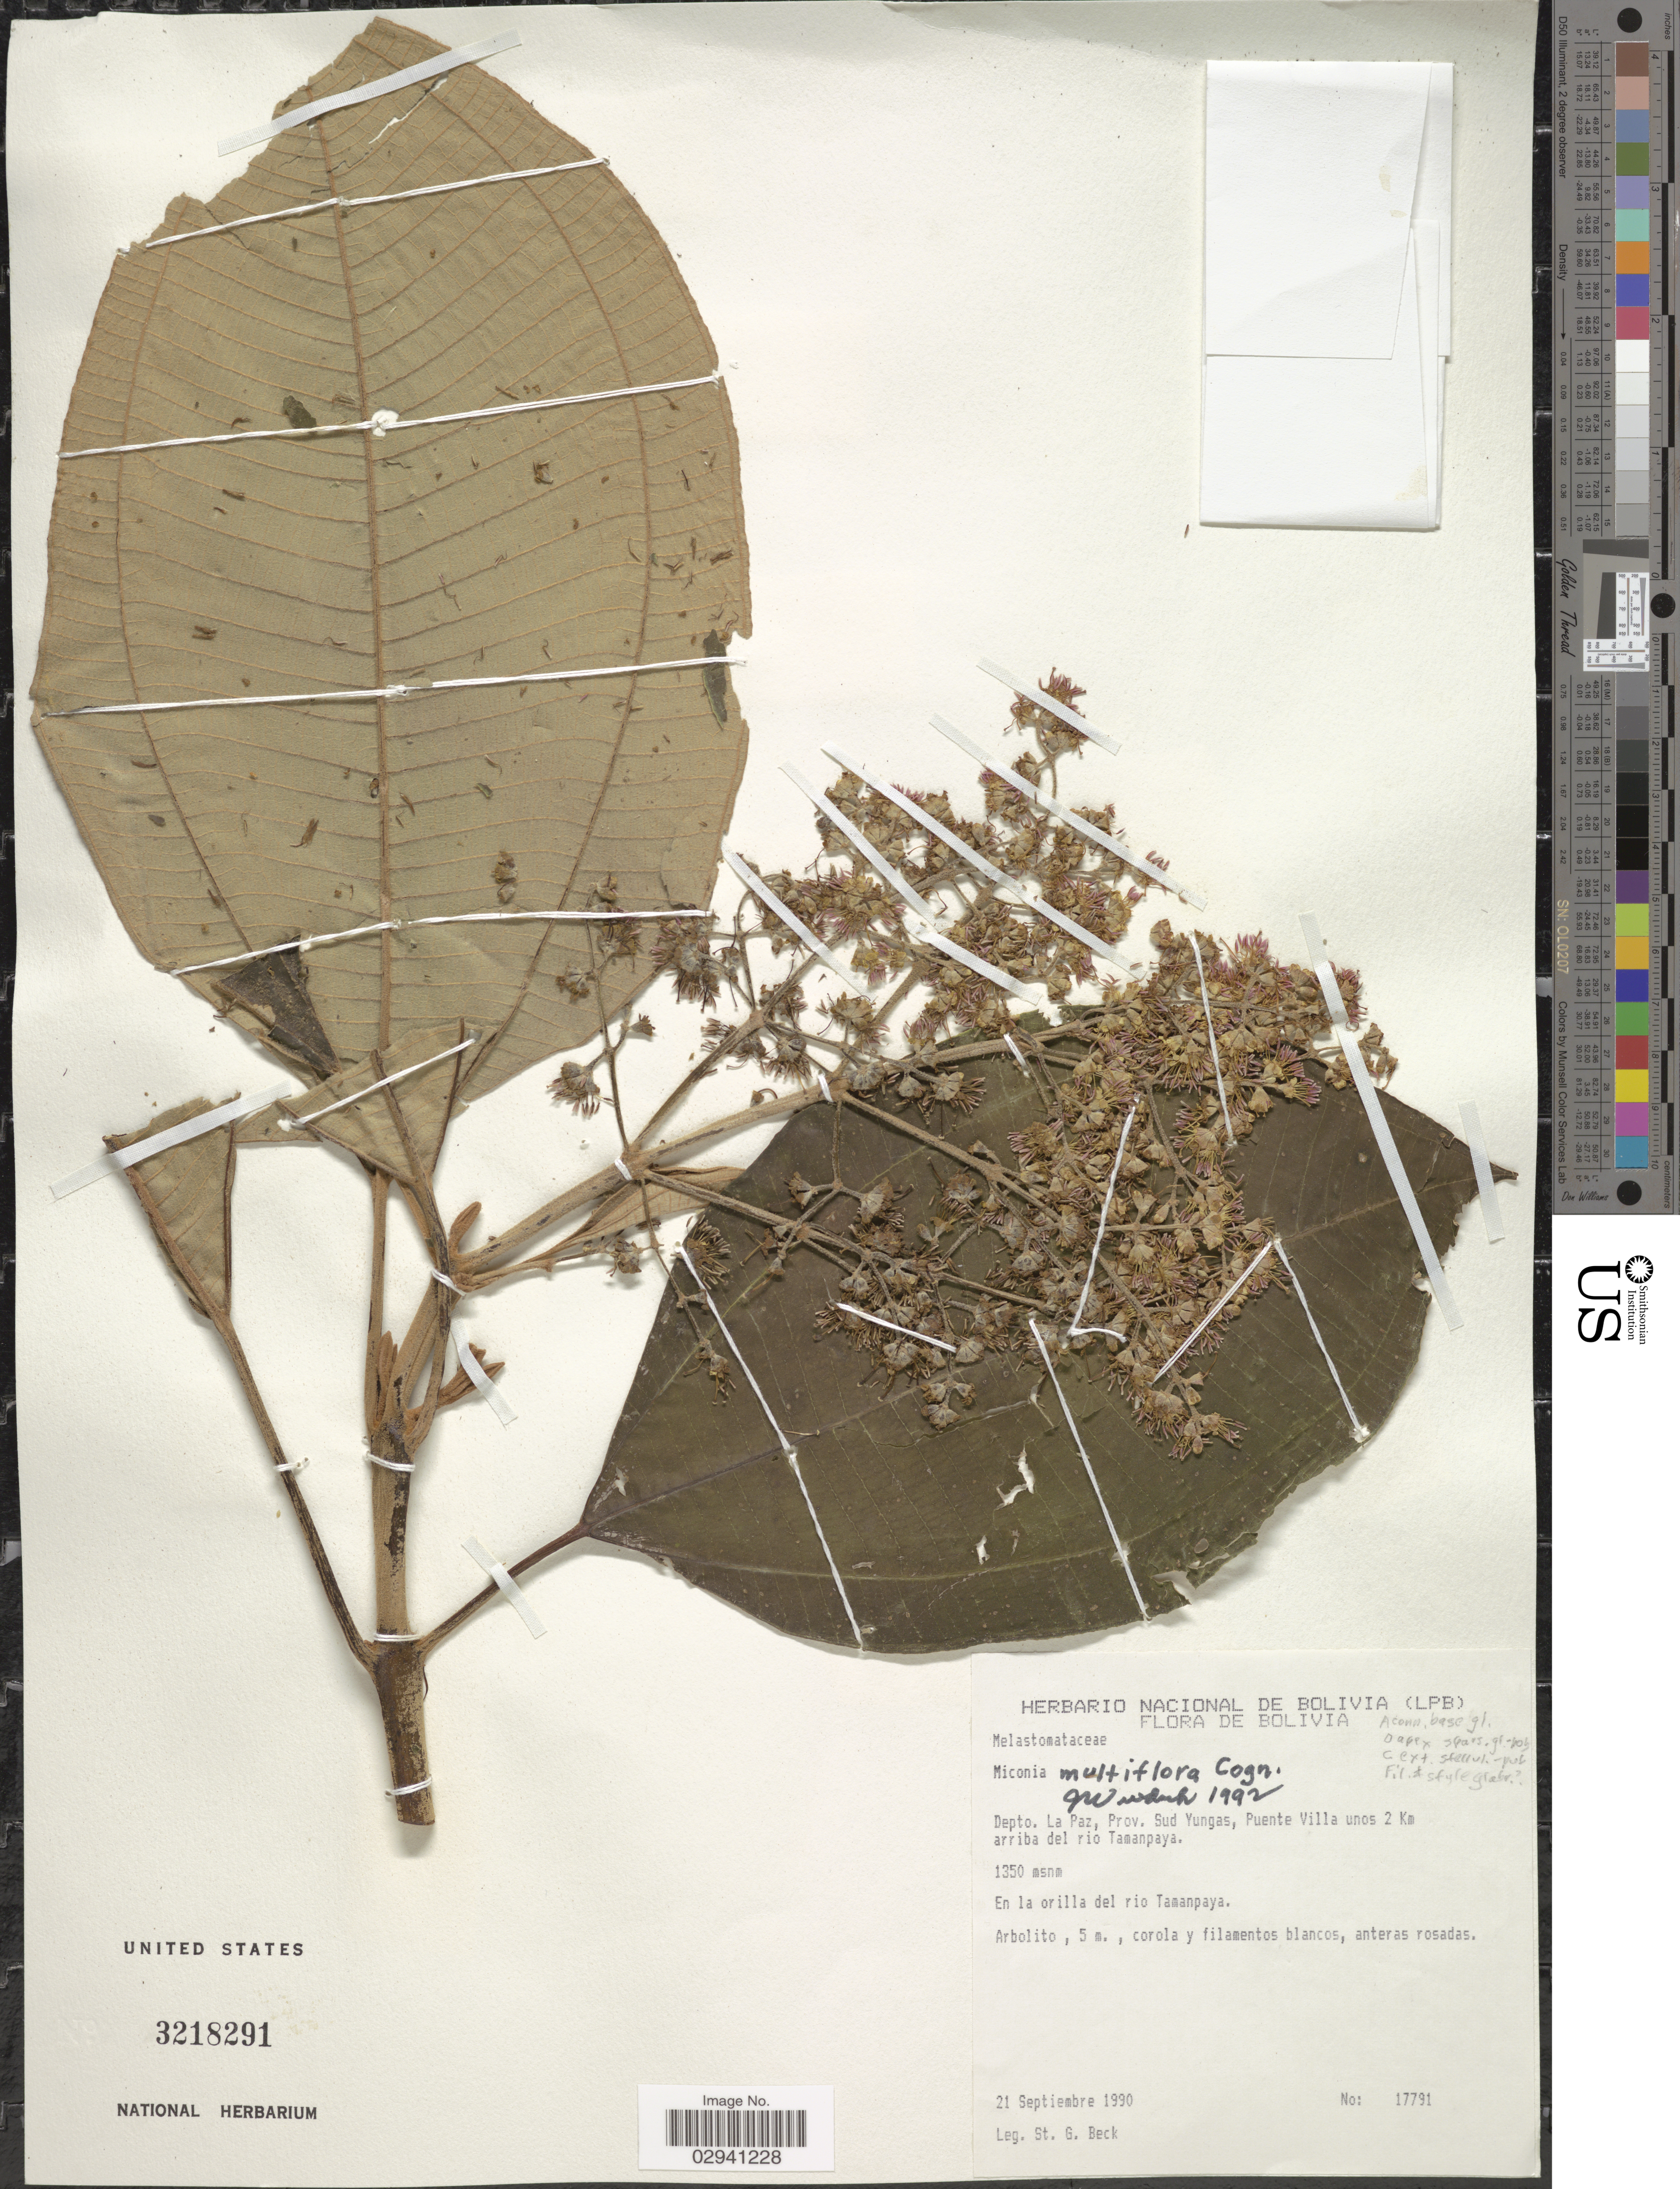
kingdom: Plantae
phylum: Tracheophyta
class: Magnoliopsida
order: Myrtales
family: Melastomataceae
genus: Miconia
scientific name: Miconia multiflora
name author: Cogn.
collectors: S. Beck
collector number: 17791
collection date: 1990-09-21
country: Bolivia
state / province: La Paz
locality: Depto. La Paz, Prov. Sud Yungas, Puente Villa unos 2 Km arriba del río Tamanpaya. En la orilla del rio Tamanpaya.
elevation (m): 1350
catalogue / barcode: US 3218291